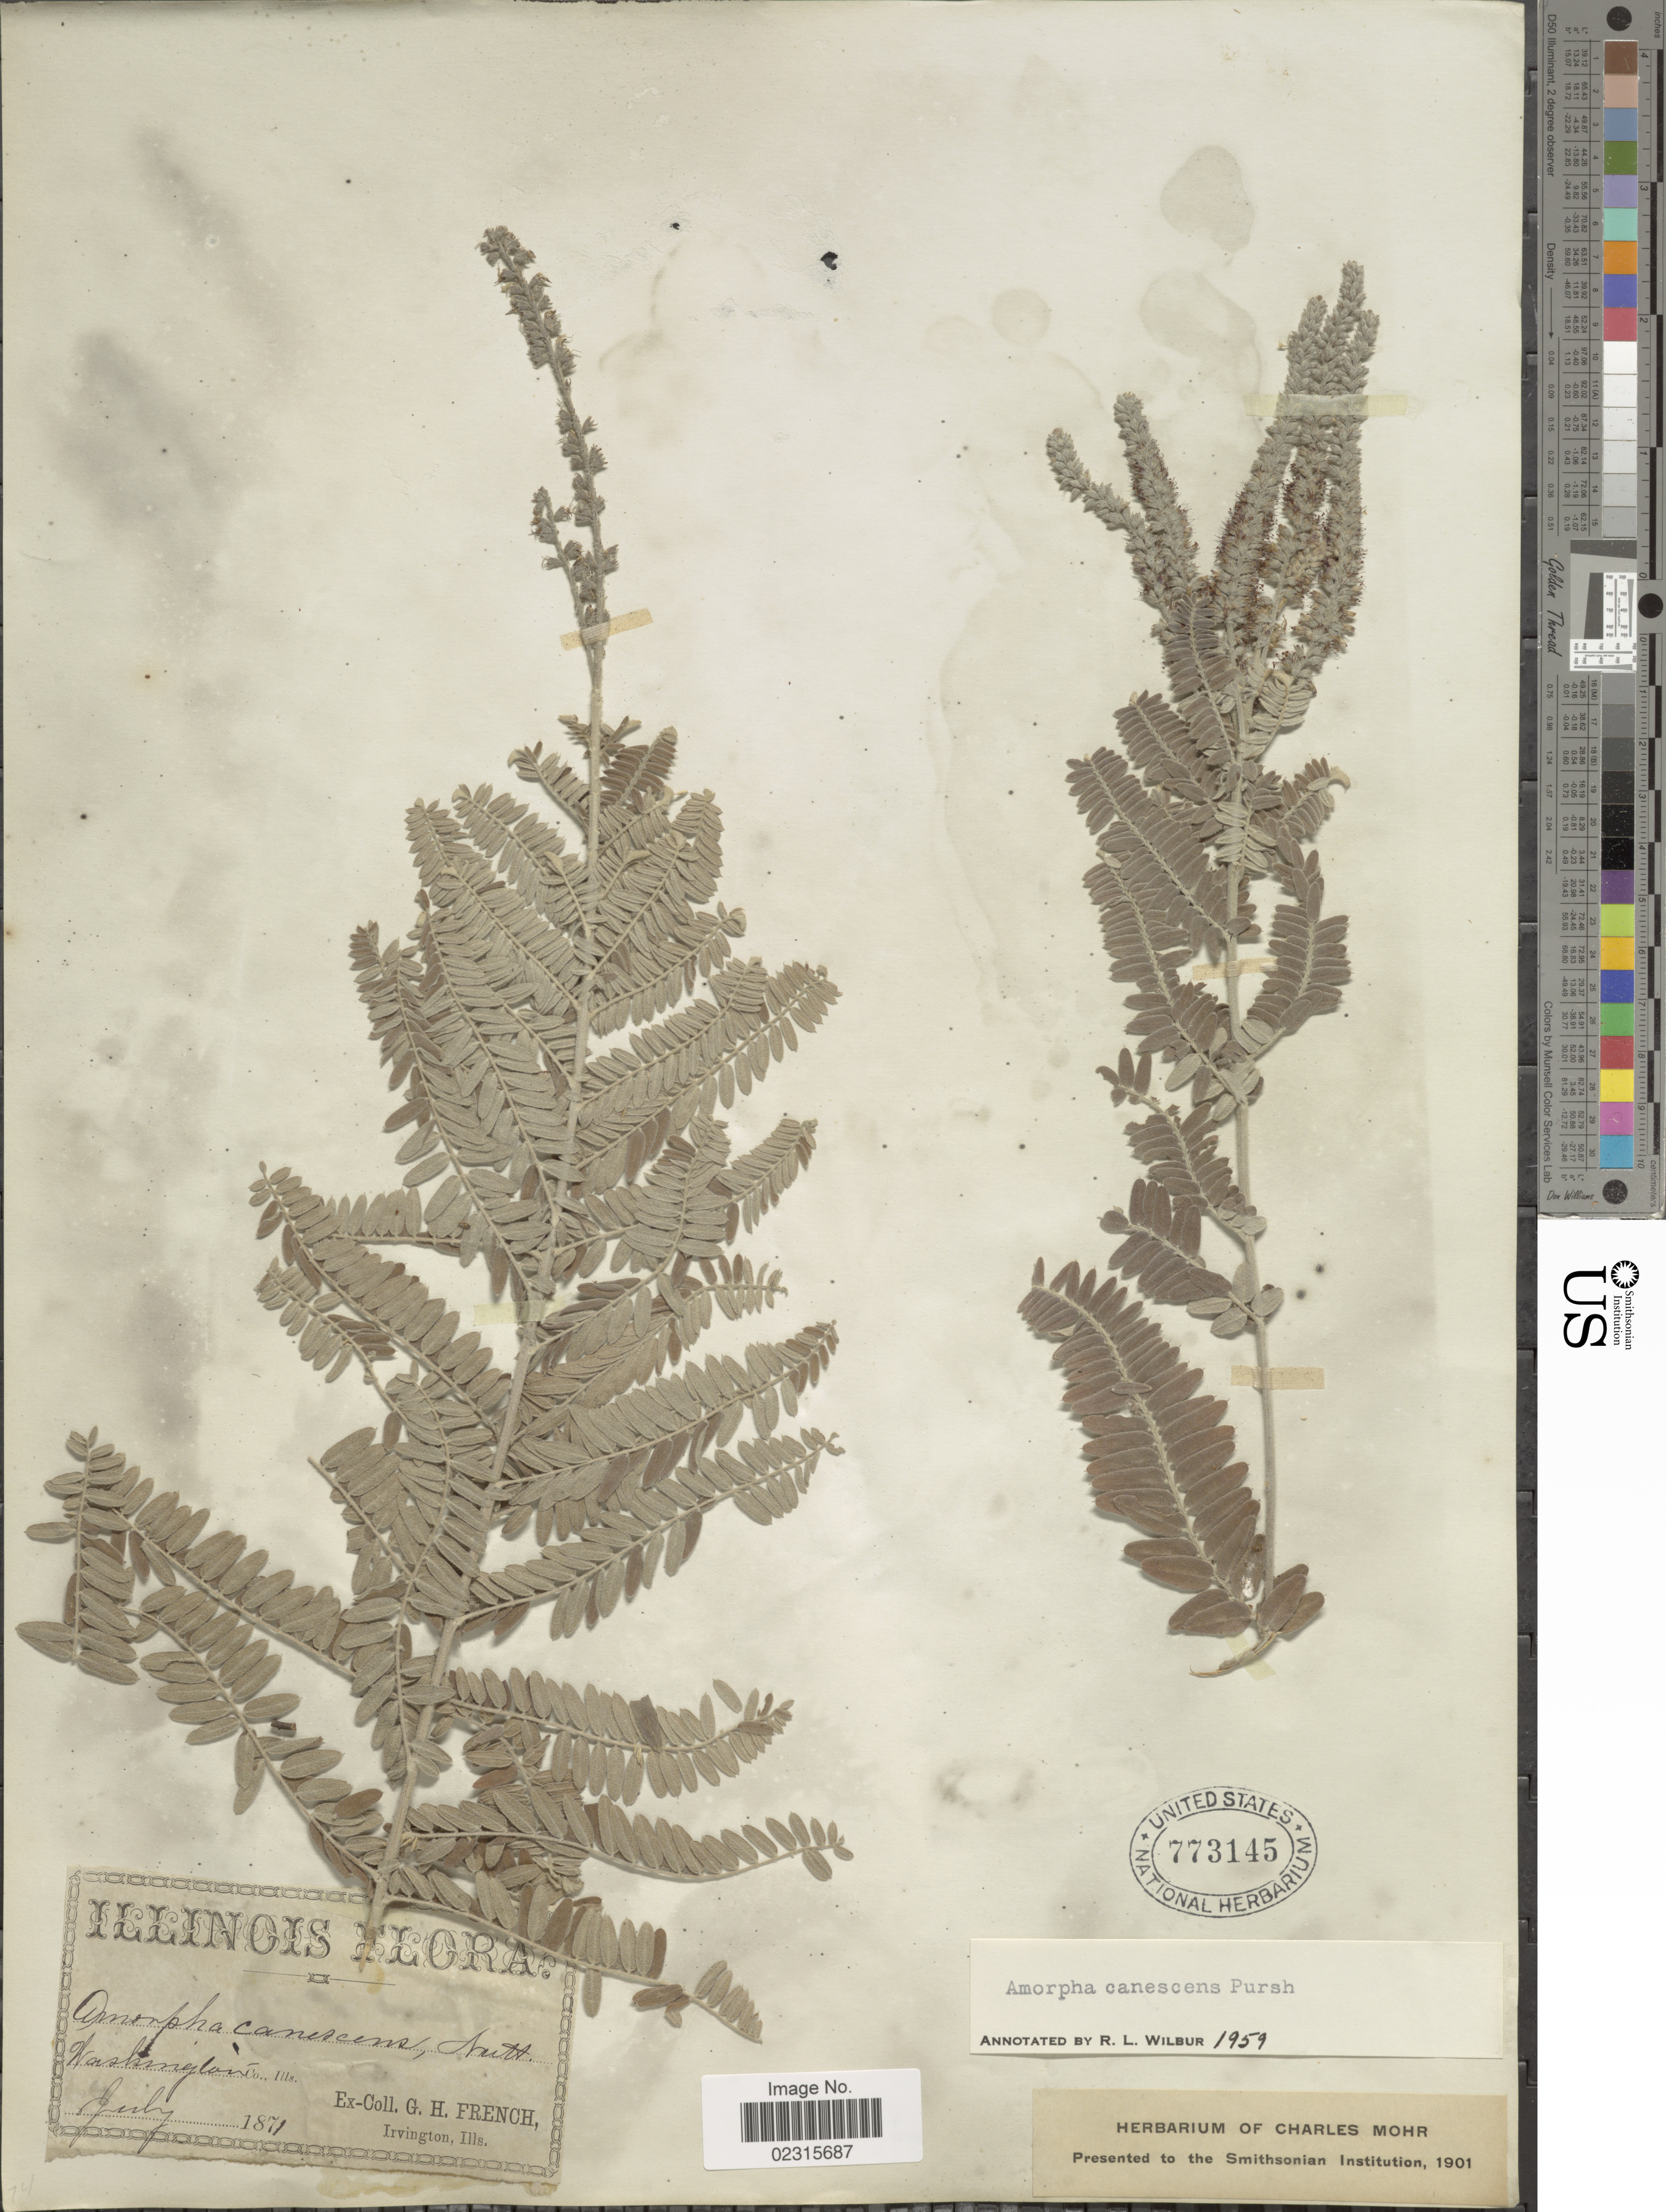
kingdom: Plantae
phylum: Tracheophyta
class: Magnoliopsida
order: Fabales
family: Fabaceae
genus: Amorpha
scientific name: Amorpha canescens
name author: Pursh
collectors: Ex herb. G. H. French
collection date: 1871-07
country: United States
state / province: Illinois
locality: Washington Co., Ill.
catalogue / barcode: US 773145